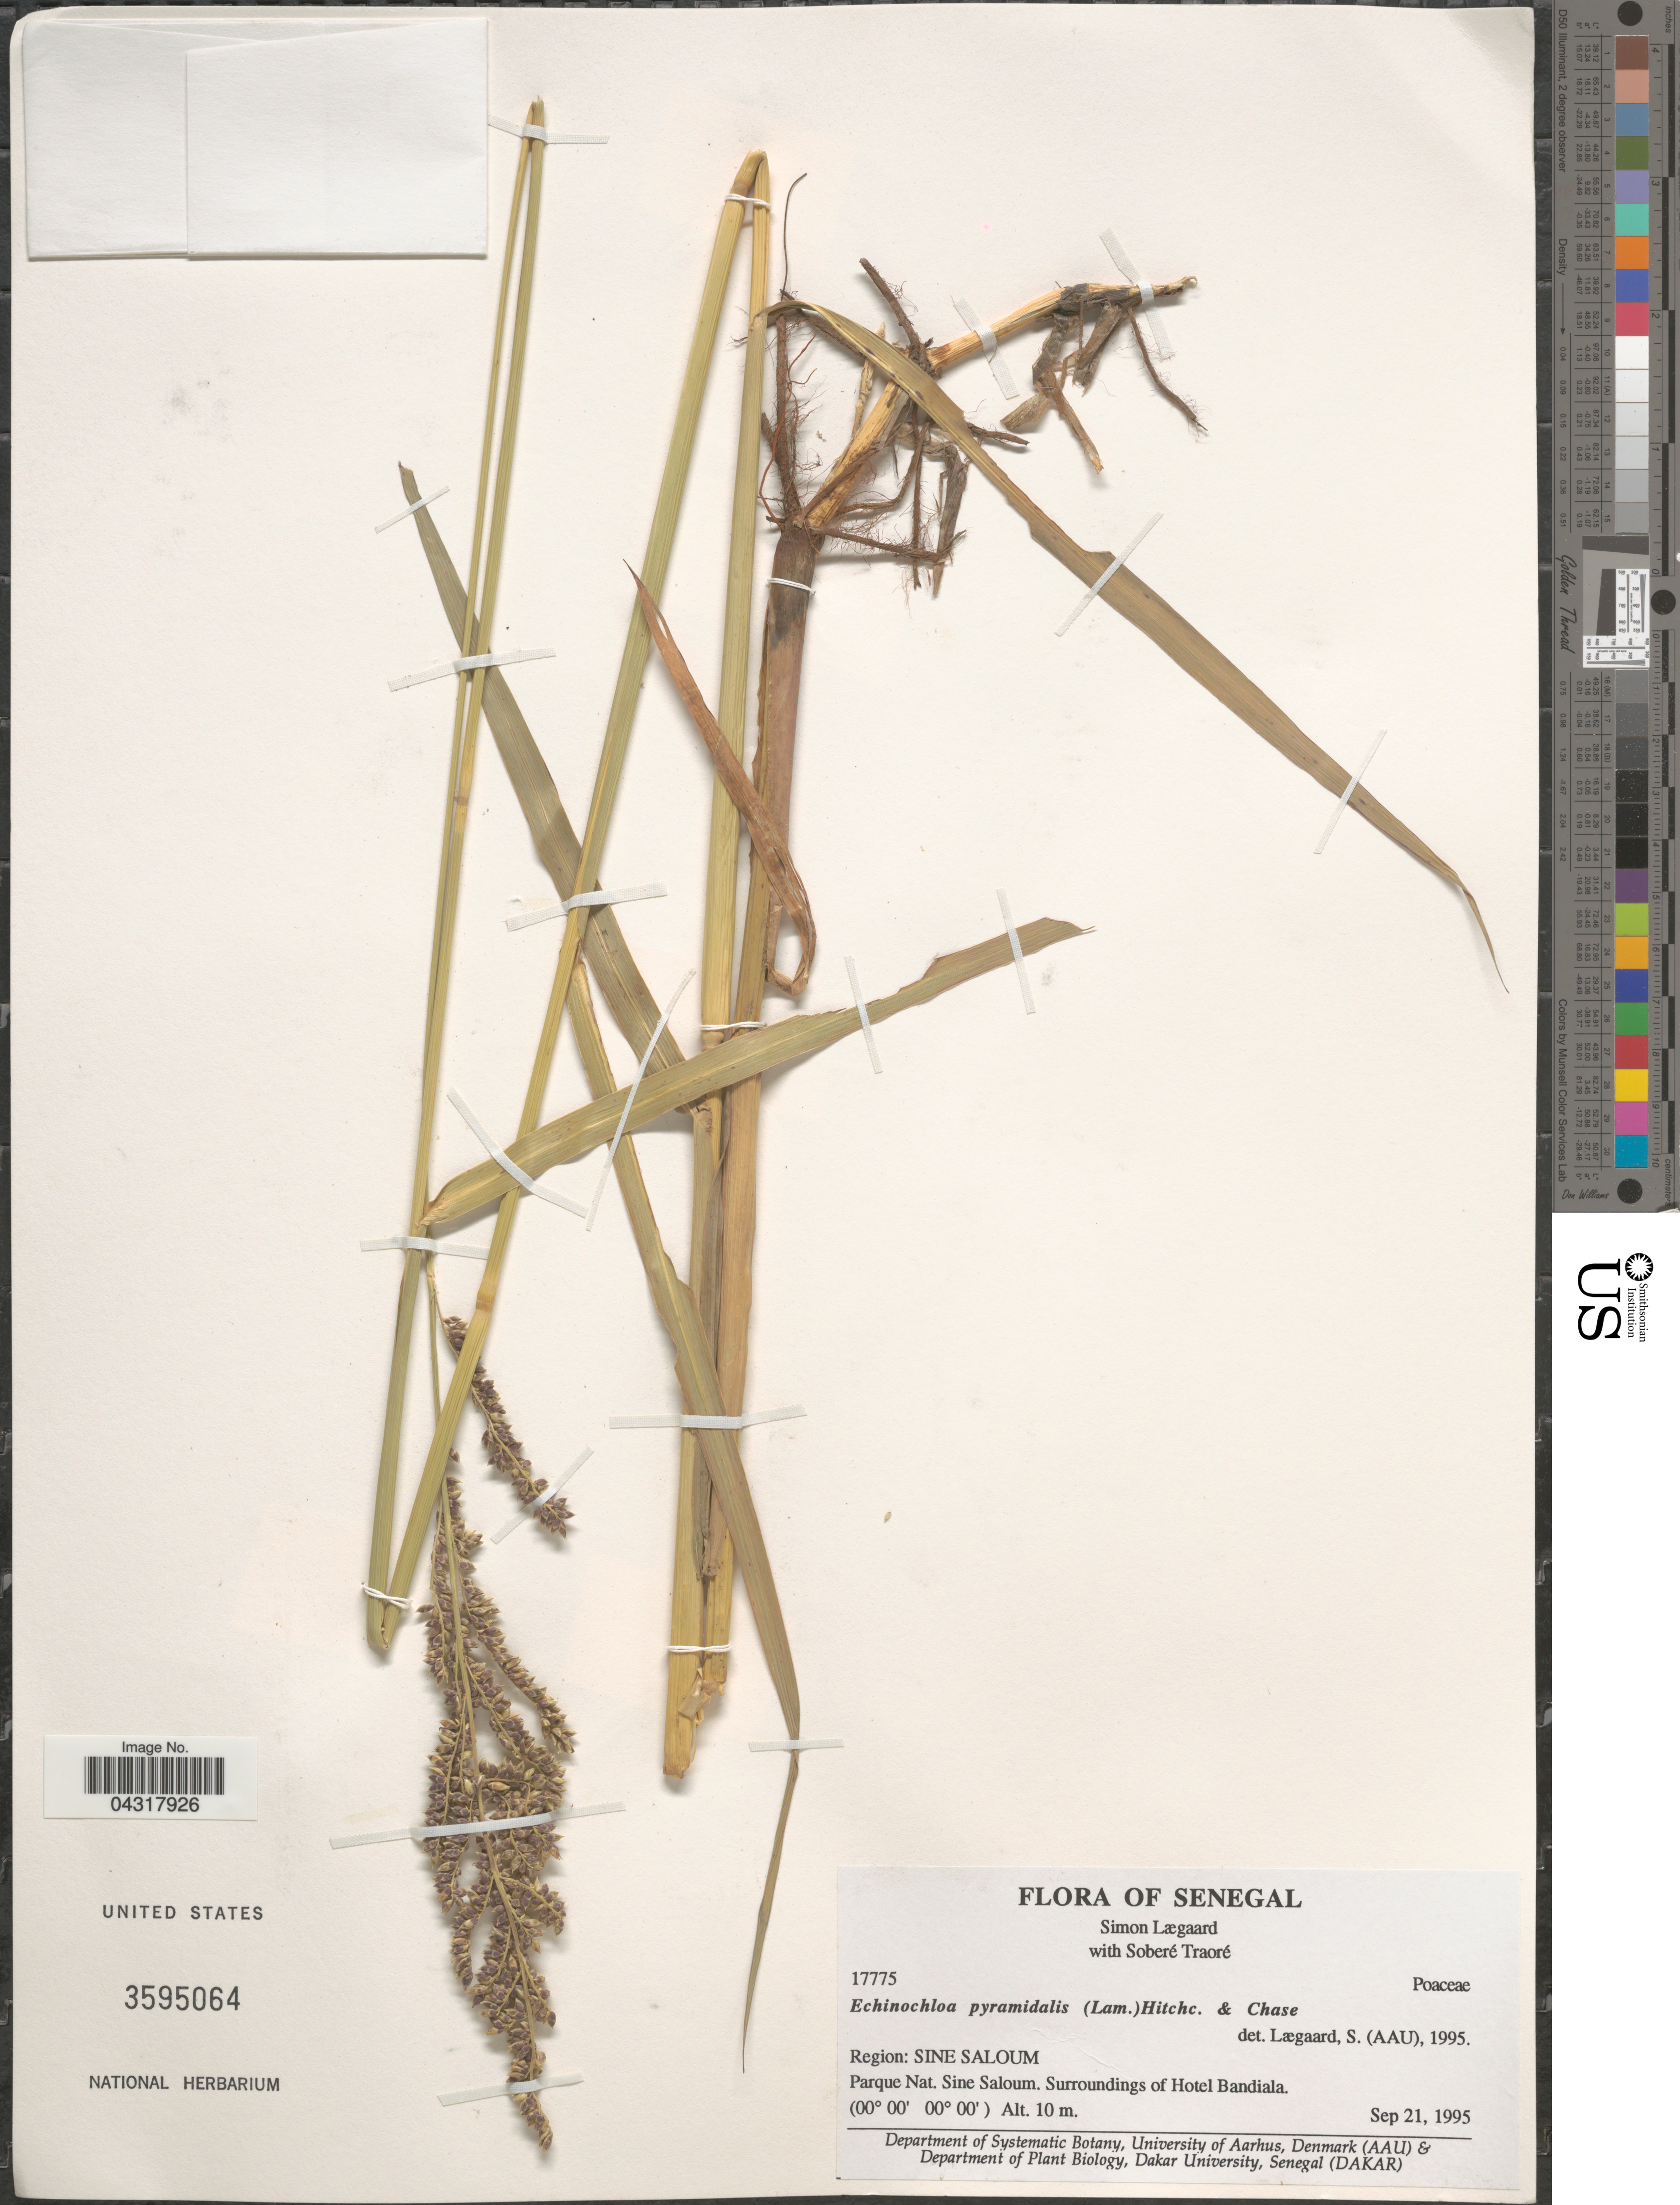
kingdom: Plantae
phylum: Tracheophyta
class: Liliopsida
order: Poales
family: Poaceae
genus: Echinochloa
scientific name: Echinochloa pyramidalis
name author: (Lam.) Hitchc. & Chase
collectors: S. Lægaard & S. Traore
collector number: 17775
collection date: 1995-09-21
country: Senegal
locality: Region: Sine Saloum. Parque Nat. Sine Saloum. Surroundings of Hotel Bandiala.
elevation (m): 10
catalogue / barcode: US 3595064